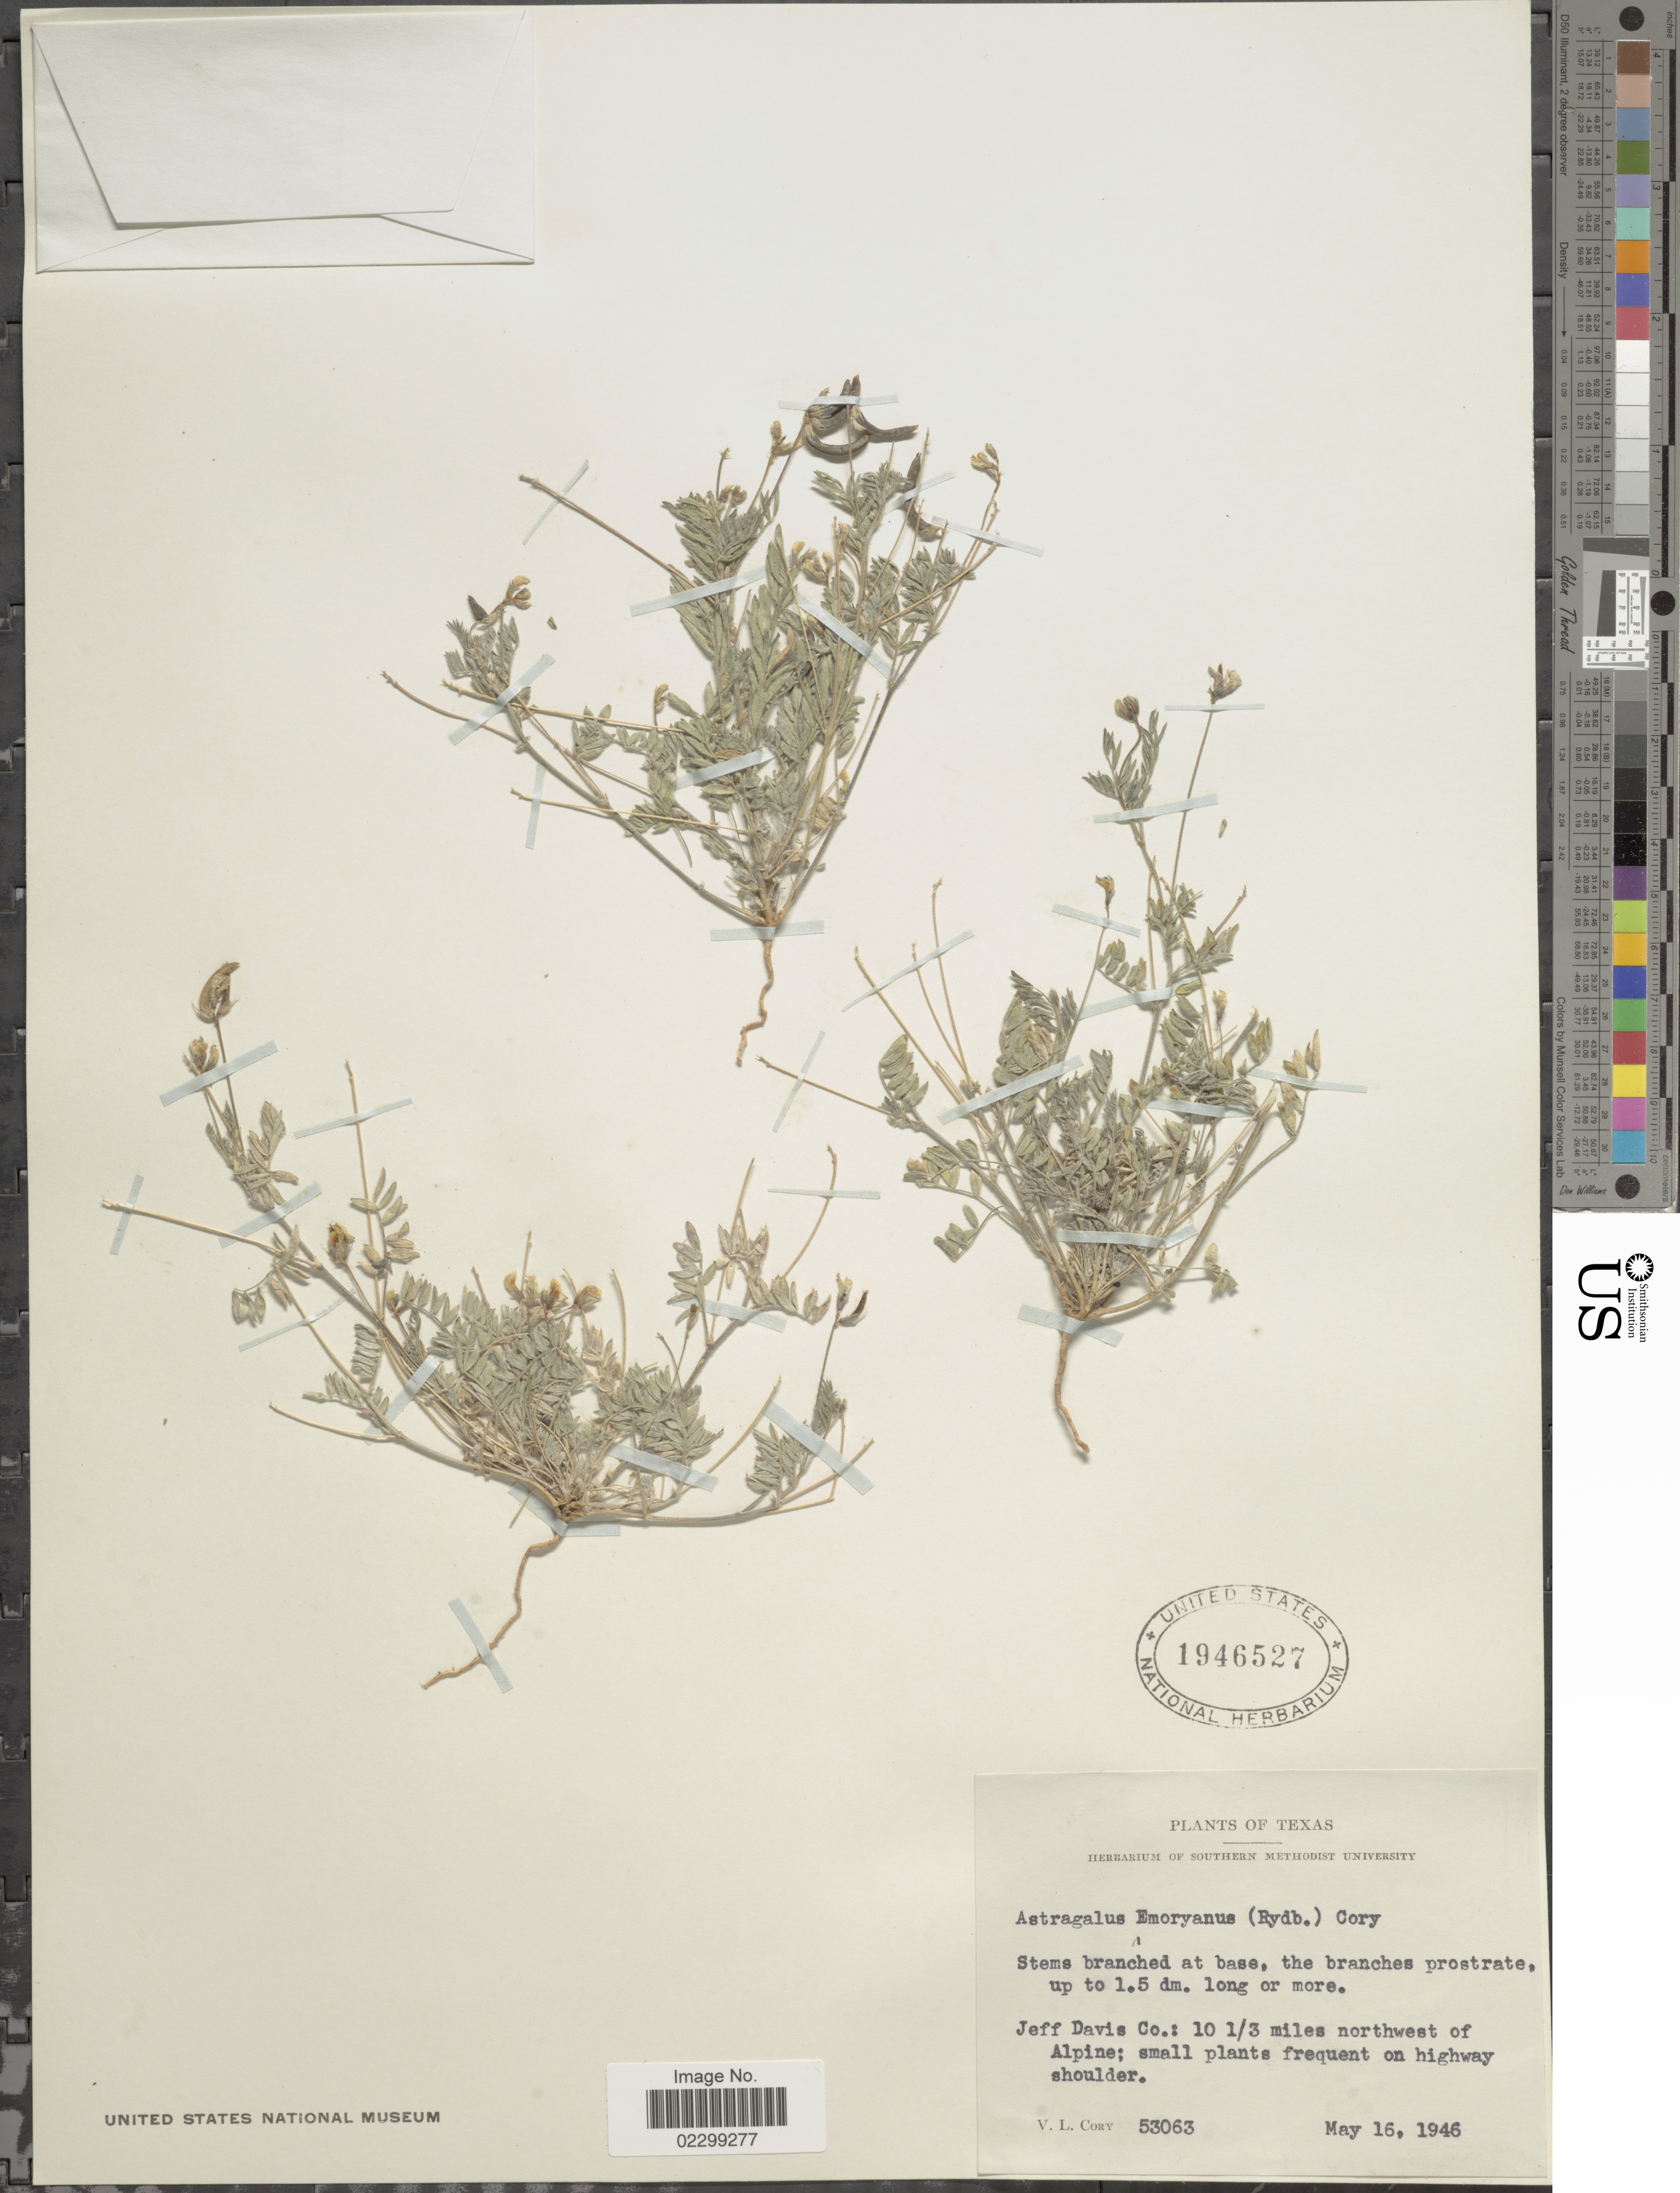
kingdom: Plantae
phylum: Tracheophyta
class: Magnoliopsida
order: Fabales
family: Fabaceae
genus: Astragalus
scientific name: Astragalus austrinus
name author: (Small) O.E. Schulz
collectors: V. Cory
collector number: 53063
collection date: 1946-05-16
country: United States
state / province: Texas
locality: Jeff Davis Co.: 10 1/3 miles northwest of Alpine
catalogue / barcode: US 1946527